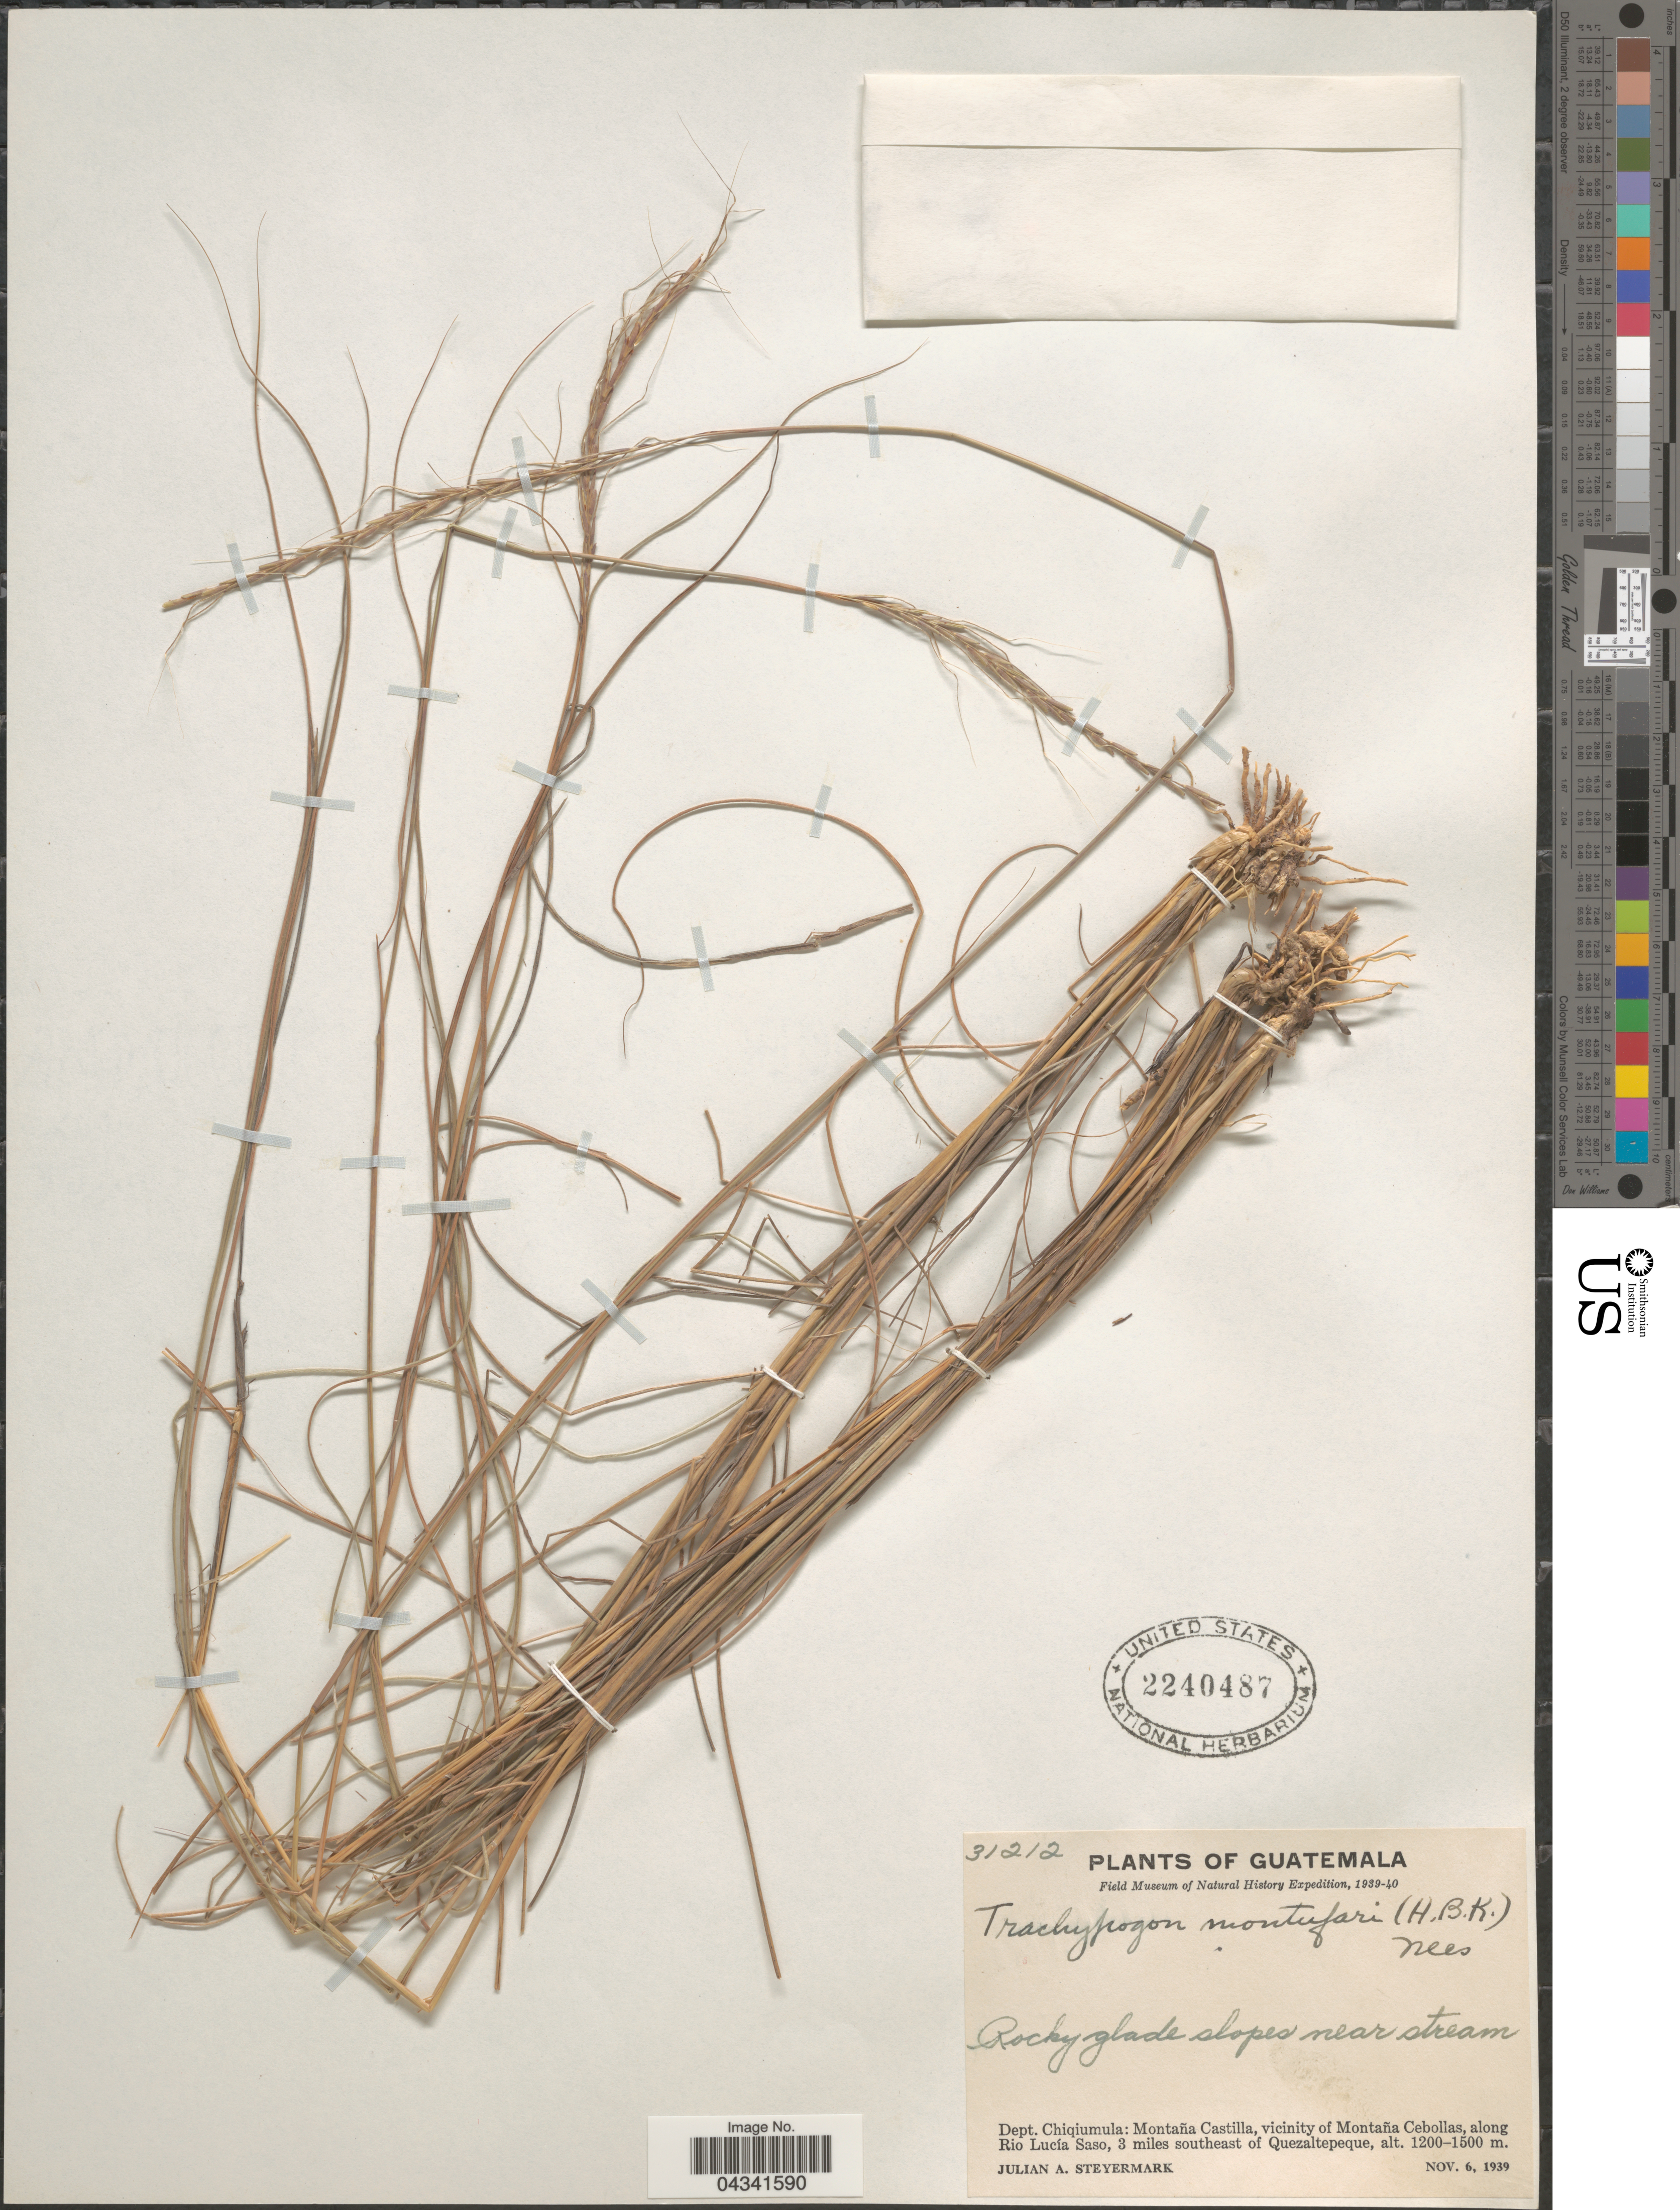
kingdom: Plantae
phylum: Tracheophyta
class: Liliopsida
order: Poales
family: Poaceae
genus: Trachypogon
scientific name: Trachypogon spicatus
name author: (L. f.) Kuntze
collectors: J. Steyermark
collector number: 31212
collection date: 1939-11-06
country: Guatemala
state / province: Chiquimula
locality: Field Museum of Natural History Expedition, 1939-40. Dept. Chiqiumula: Montaña Castilla, vicinity of Montaña Cebollas, along Rio Lucía Saso, 3 miles southeast of Quezaltepeque.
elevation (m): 1200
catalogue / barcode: US 2240487